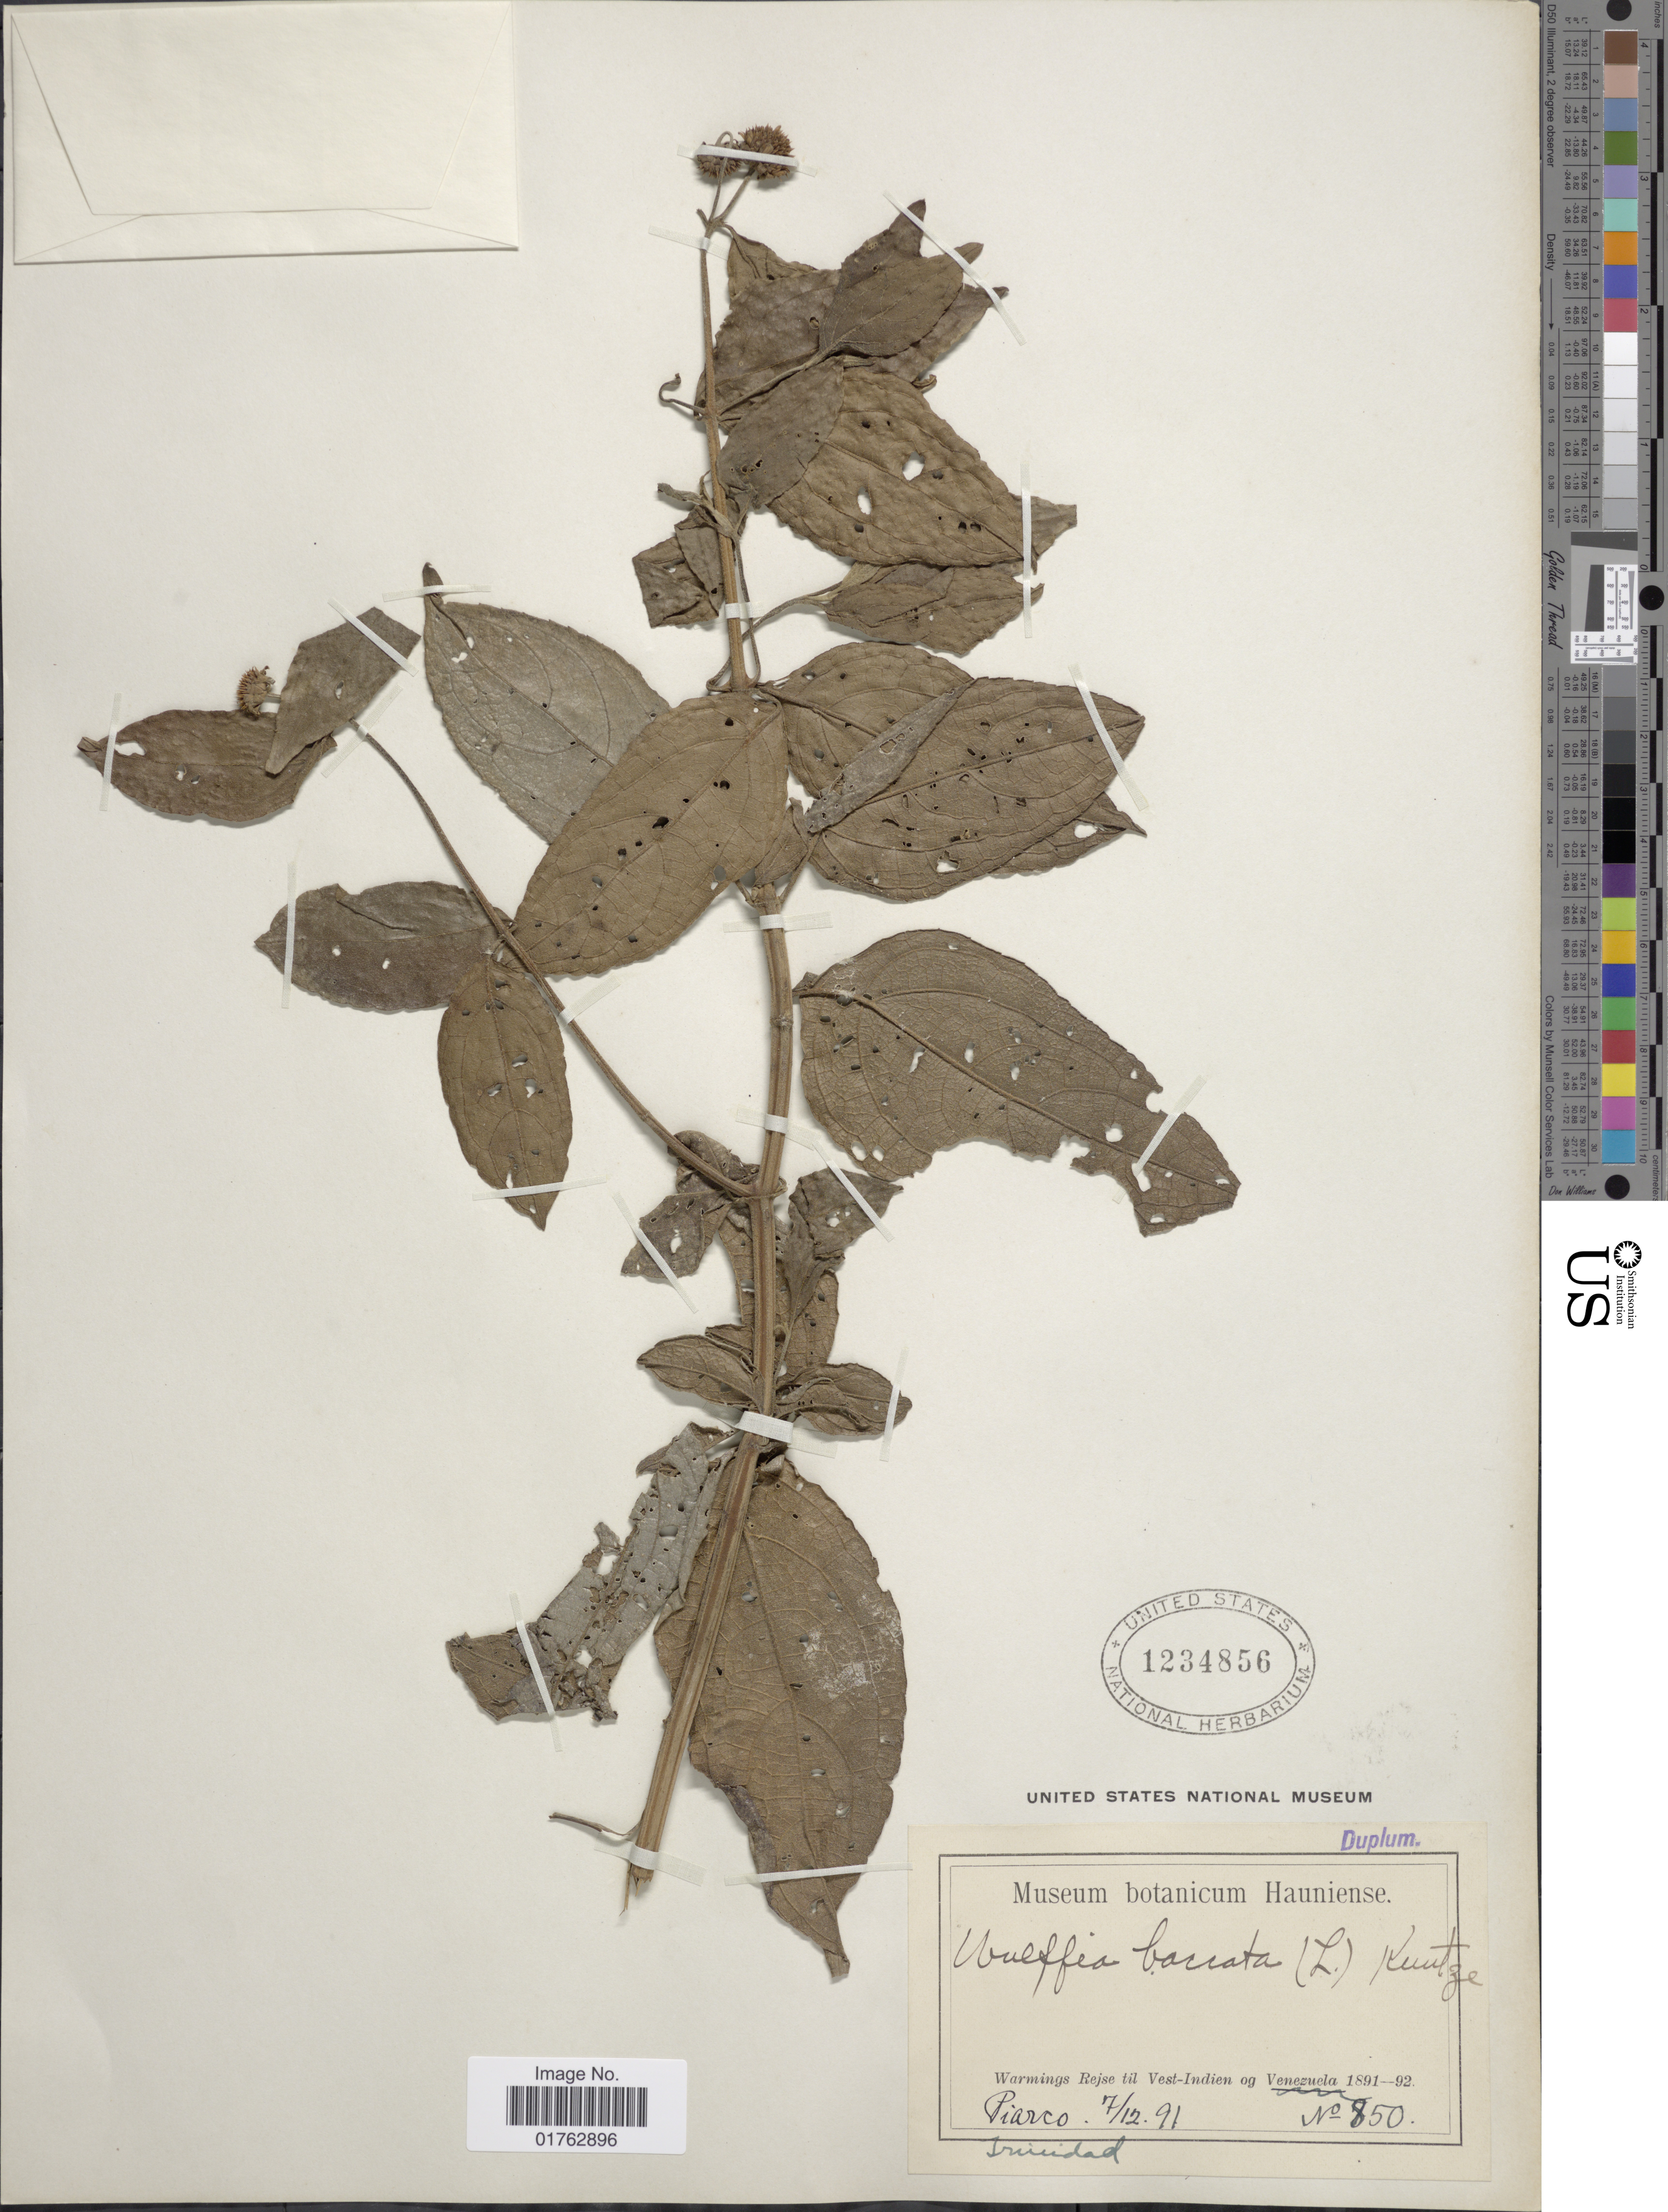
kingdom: Plantae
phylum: Tracheophyta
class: Magnoliopsida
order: Asterales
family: Asteraceae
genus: Wulffia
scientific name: Wulffia baccata var. baccata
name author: (L.) Kuntze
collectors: Piarco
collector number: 850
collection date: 1891-12-07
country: Trinidad and Tobago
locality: Vest-Indien og Venezuela. Trinidad.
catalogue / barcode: US 1234856